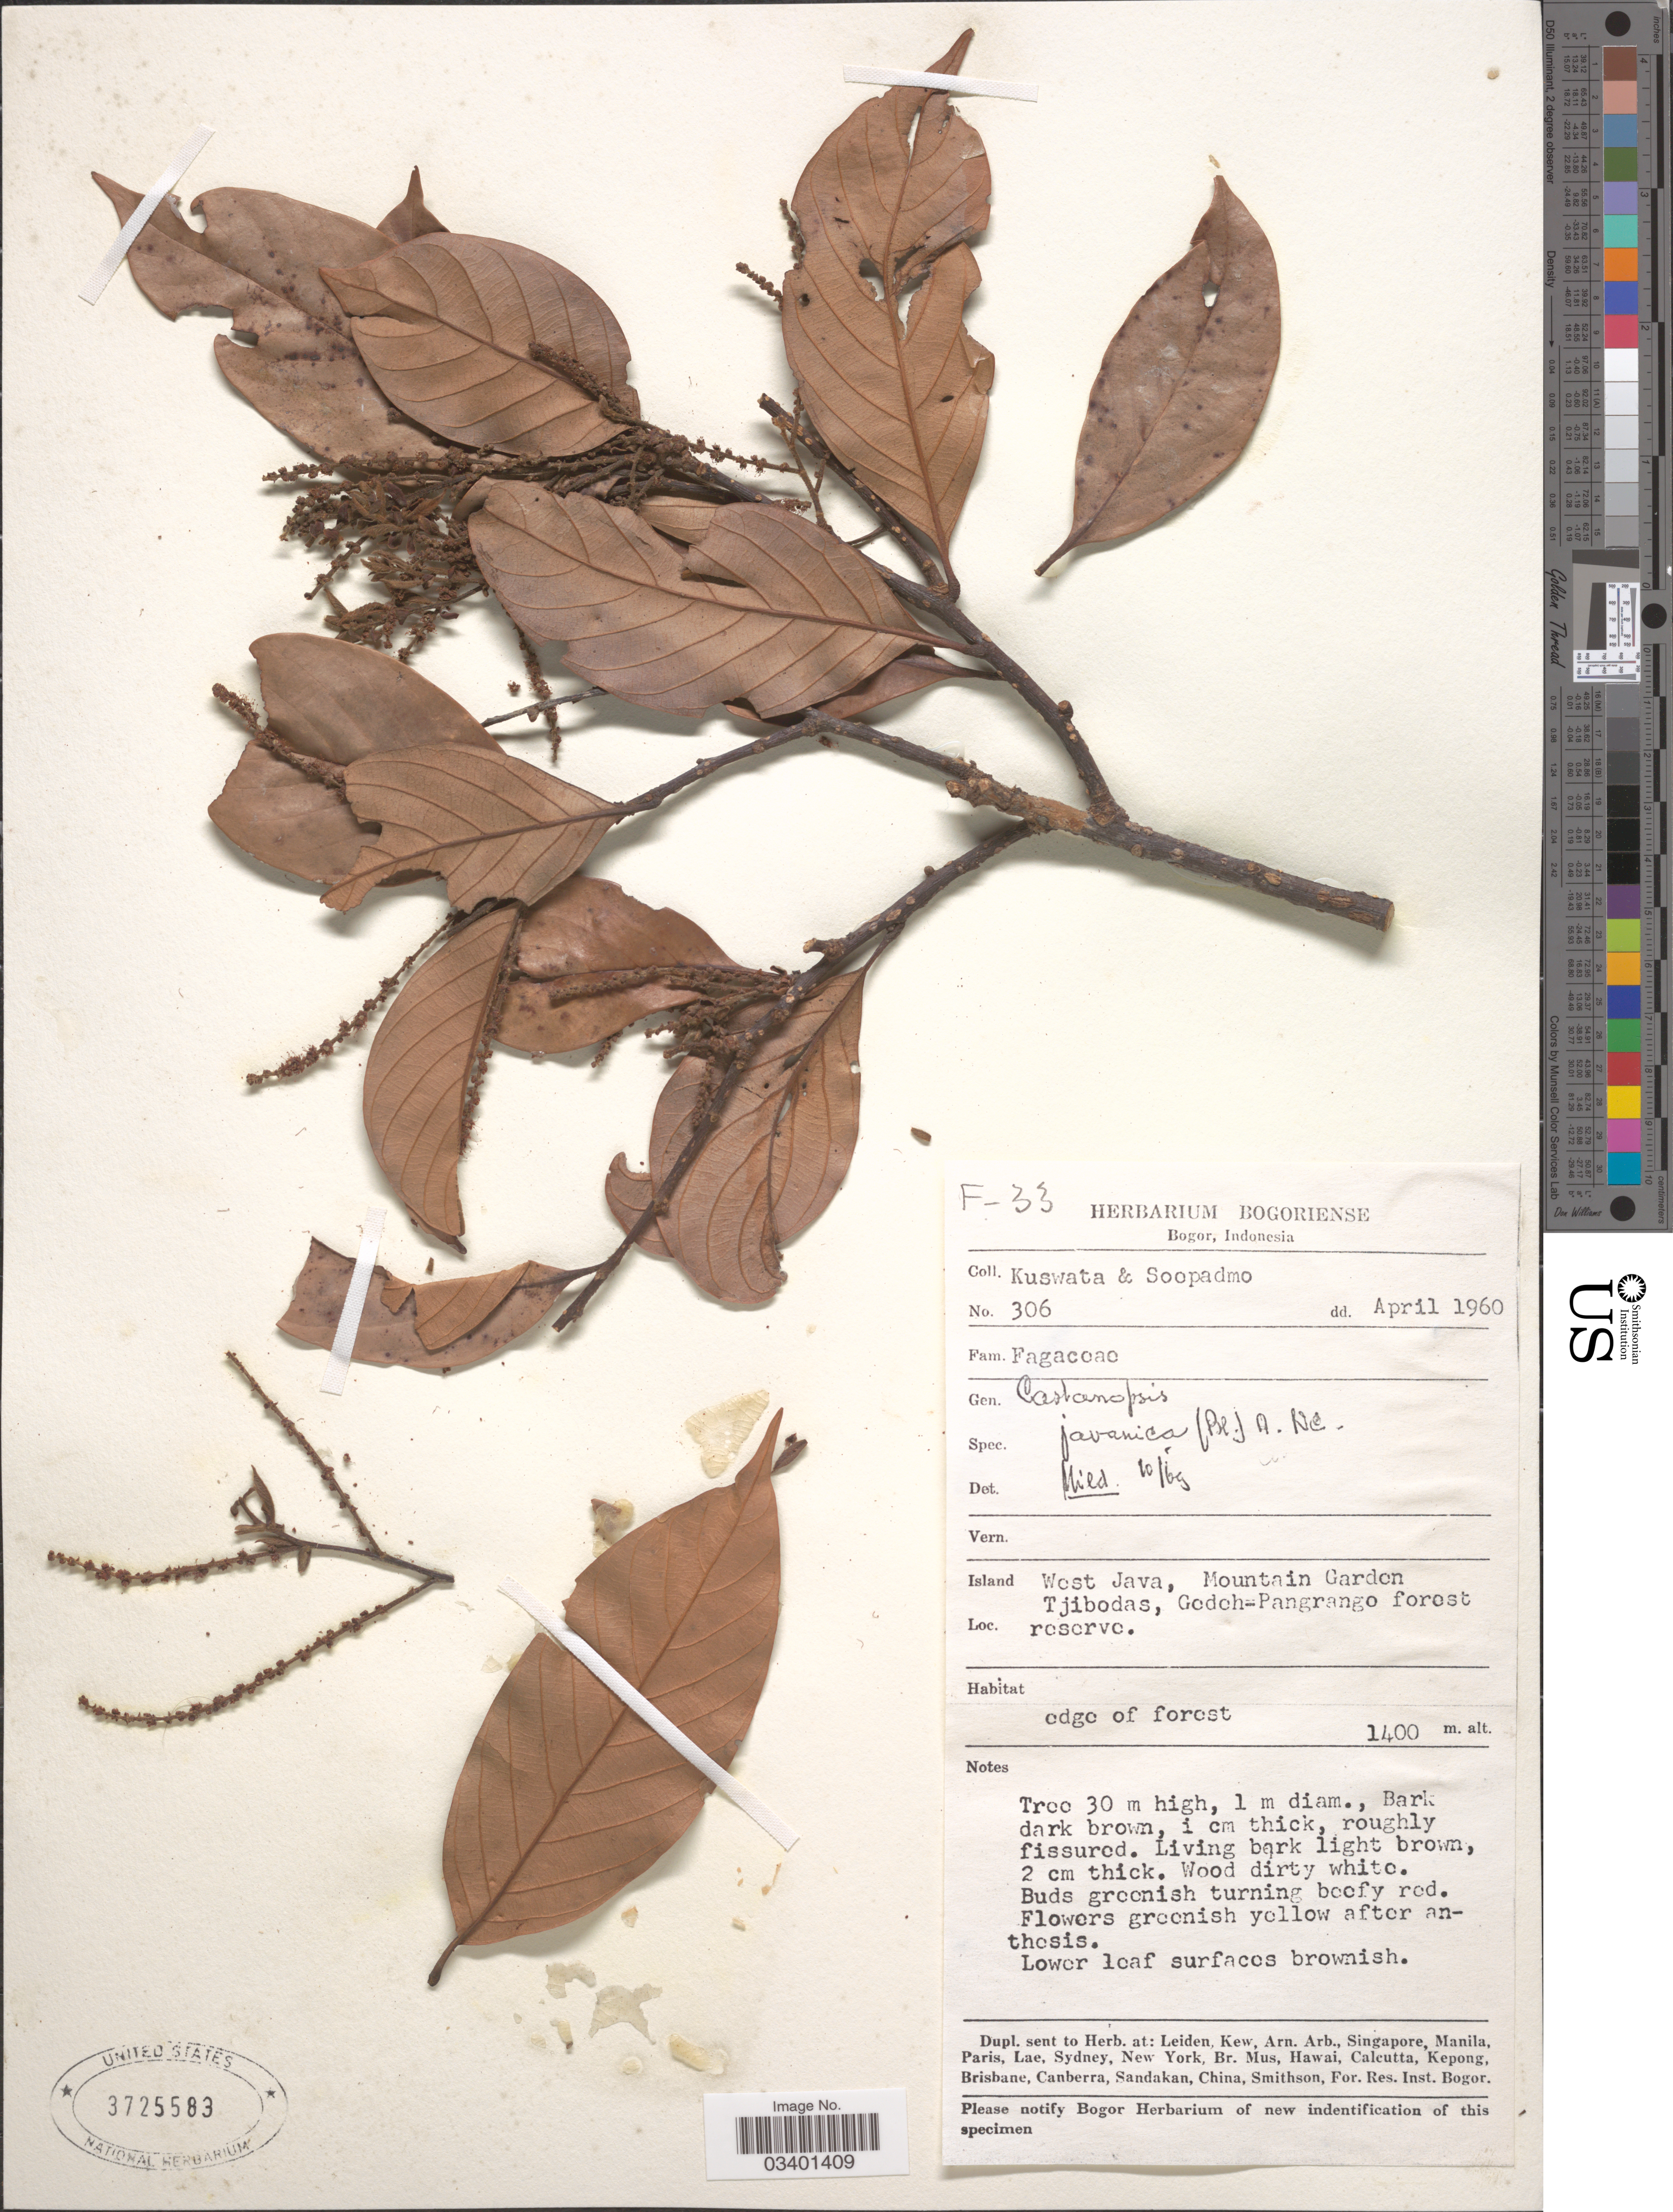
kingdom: Plantae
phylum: Tracheophyta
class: Magnoliopsida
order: Fagales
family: Fagaceae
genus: Castanopsis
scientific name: Castanopsis javanica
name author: (Blume) A. DC.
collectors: -. Kuswata & Soopadmo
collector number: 306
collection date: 1960-04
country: Indonesia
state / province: Java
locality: Island West Java, Mountain Garden Tjibodas, Gedeh-Pangrango forest reserve.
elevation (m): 1400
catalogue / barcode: US 3725583